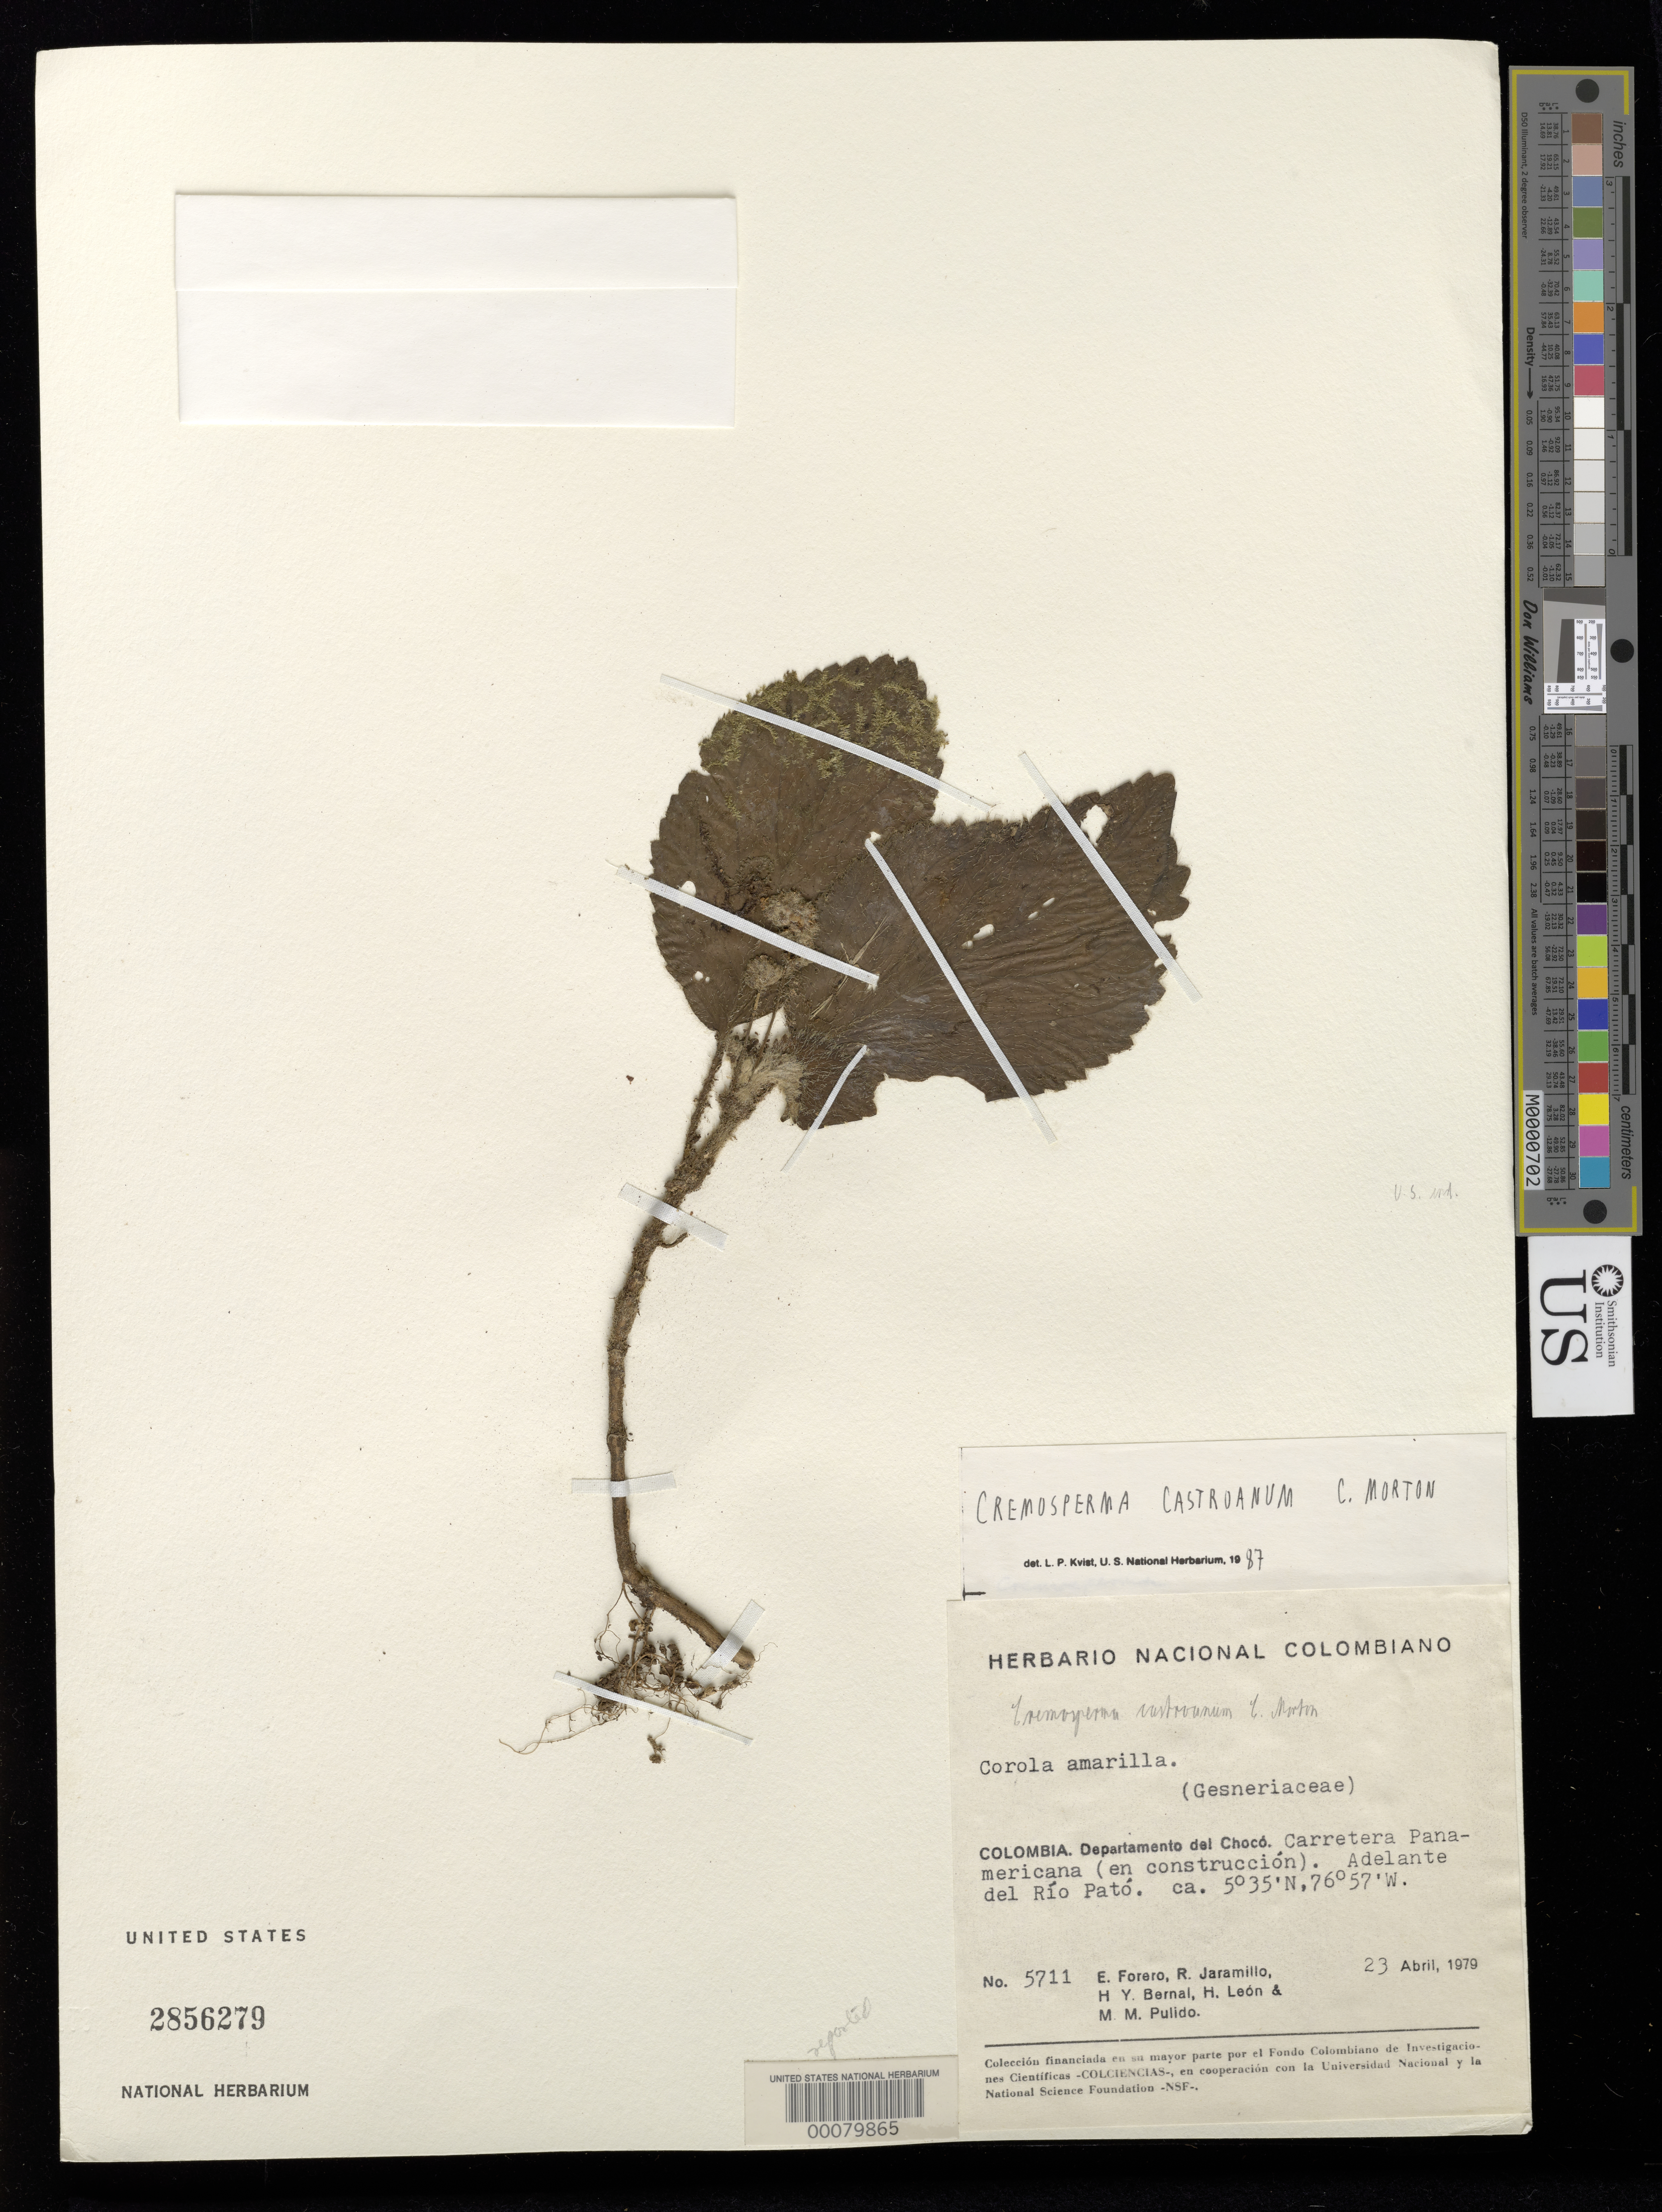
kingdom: Plantae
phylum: Tracheophyta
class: Magnoliopsida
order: Lamiales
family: Gesneriaceae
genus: Cremosperma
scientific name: Cremosperma castroanum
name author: C.V. Morton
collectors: E. Forero, R. Jaramillo M., H. Y. Bernal & et al.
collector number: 5711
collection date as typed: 23 Apr 1979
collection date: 1979-04-23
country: Colombia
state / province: Chocó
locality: Panamerican Highway (under construction), ahead of Rio Pato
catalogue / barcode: US 2856279